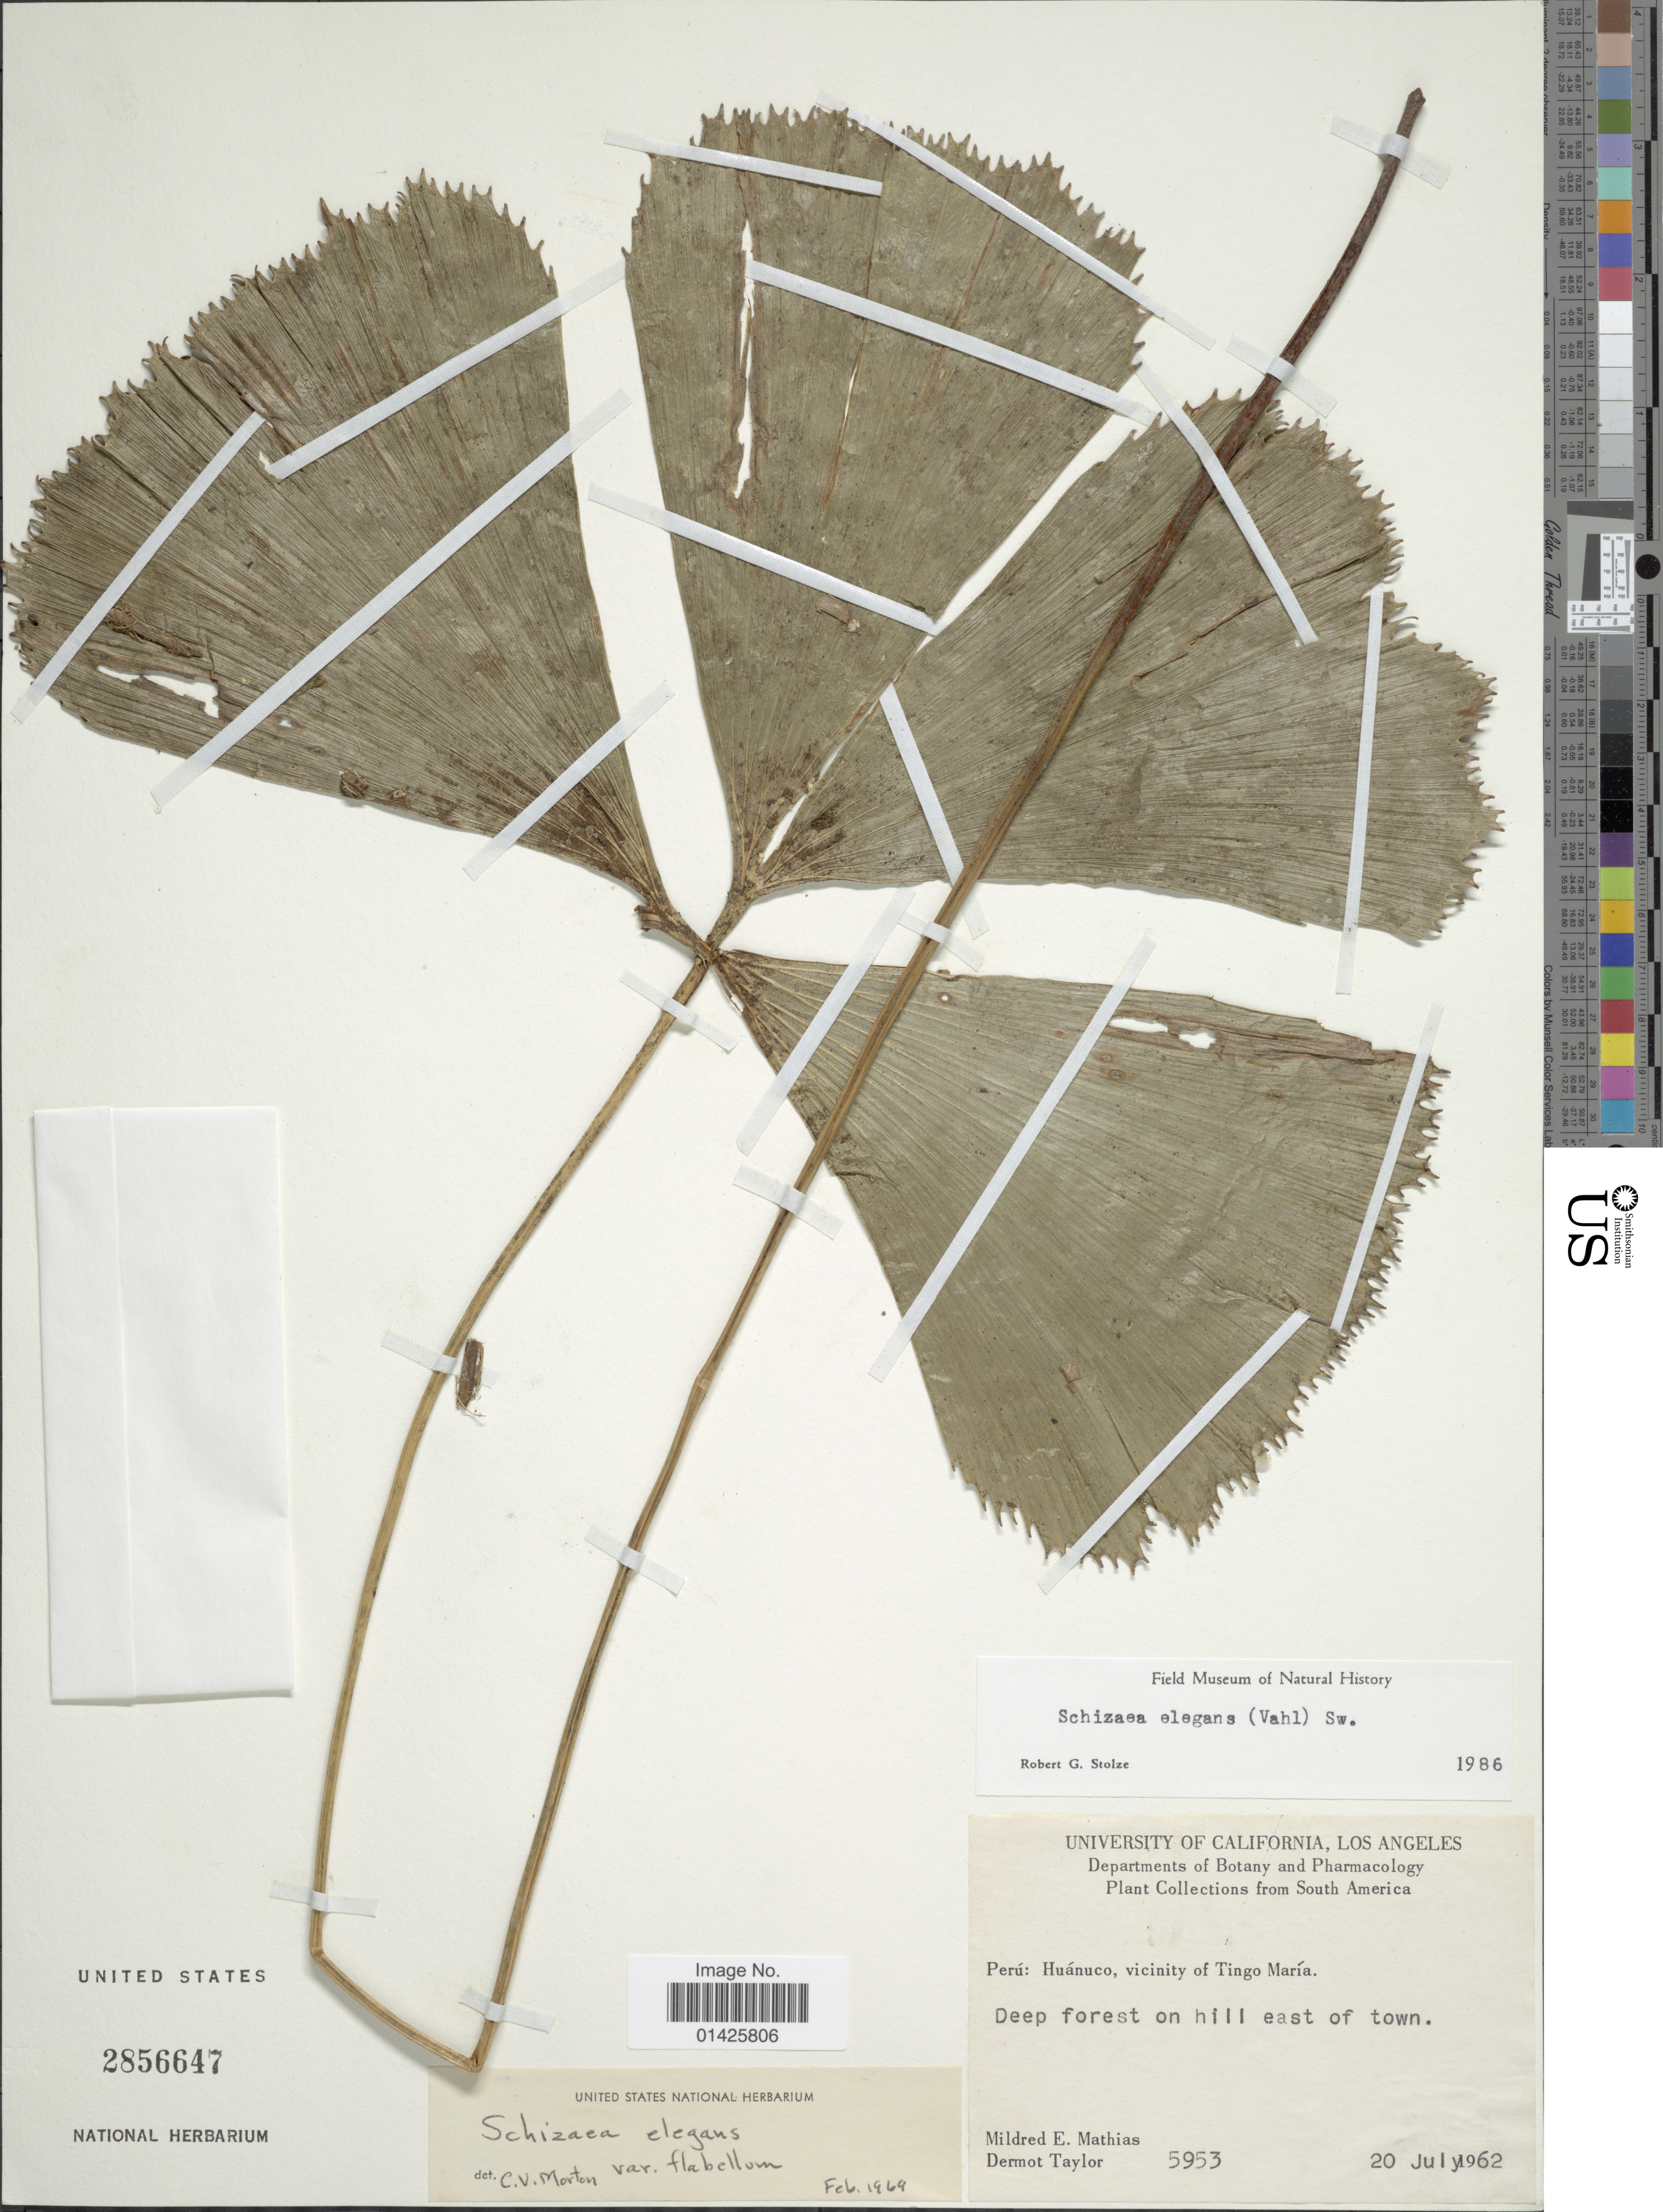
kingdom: Plantae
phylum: Tracheophyta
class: Polypodiopsida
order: Schizaeales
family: Schizaeaceae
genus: Schizaea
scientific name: Schizaea elegans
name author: (Vahl) Sw.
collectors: M. E. Mathias & D. Taylor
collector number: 5953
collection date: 1962-07-20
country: Peru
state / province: Huánuco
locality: Vicinity of Tingo María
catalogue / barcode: US 2856647